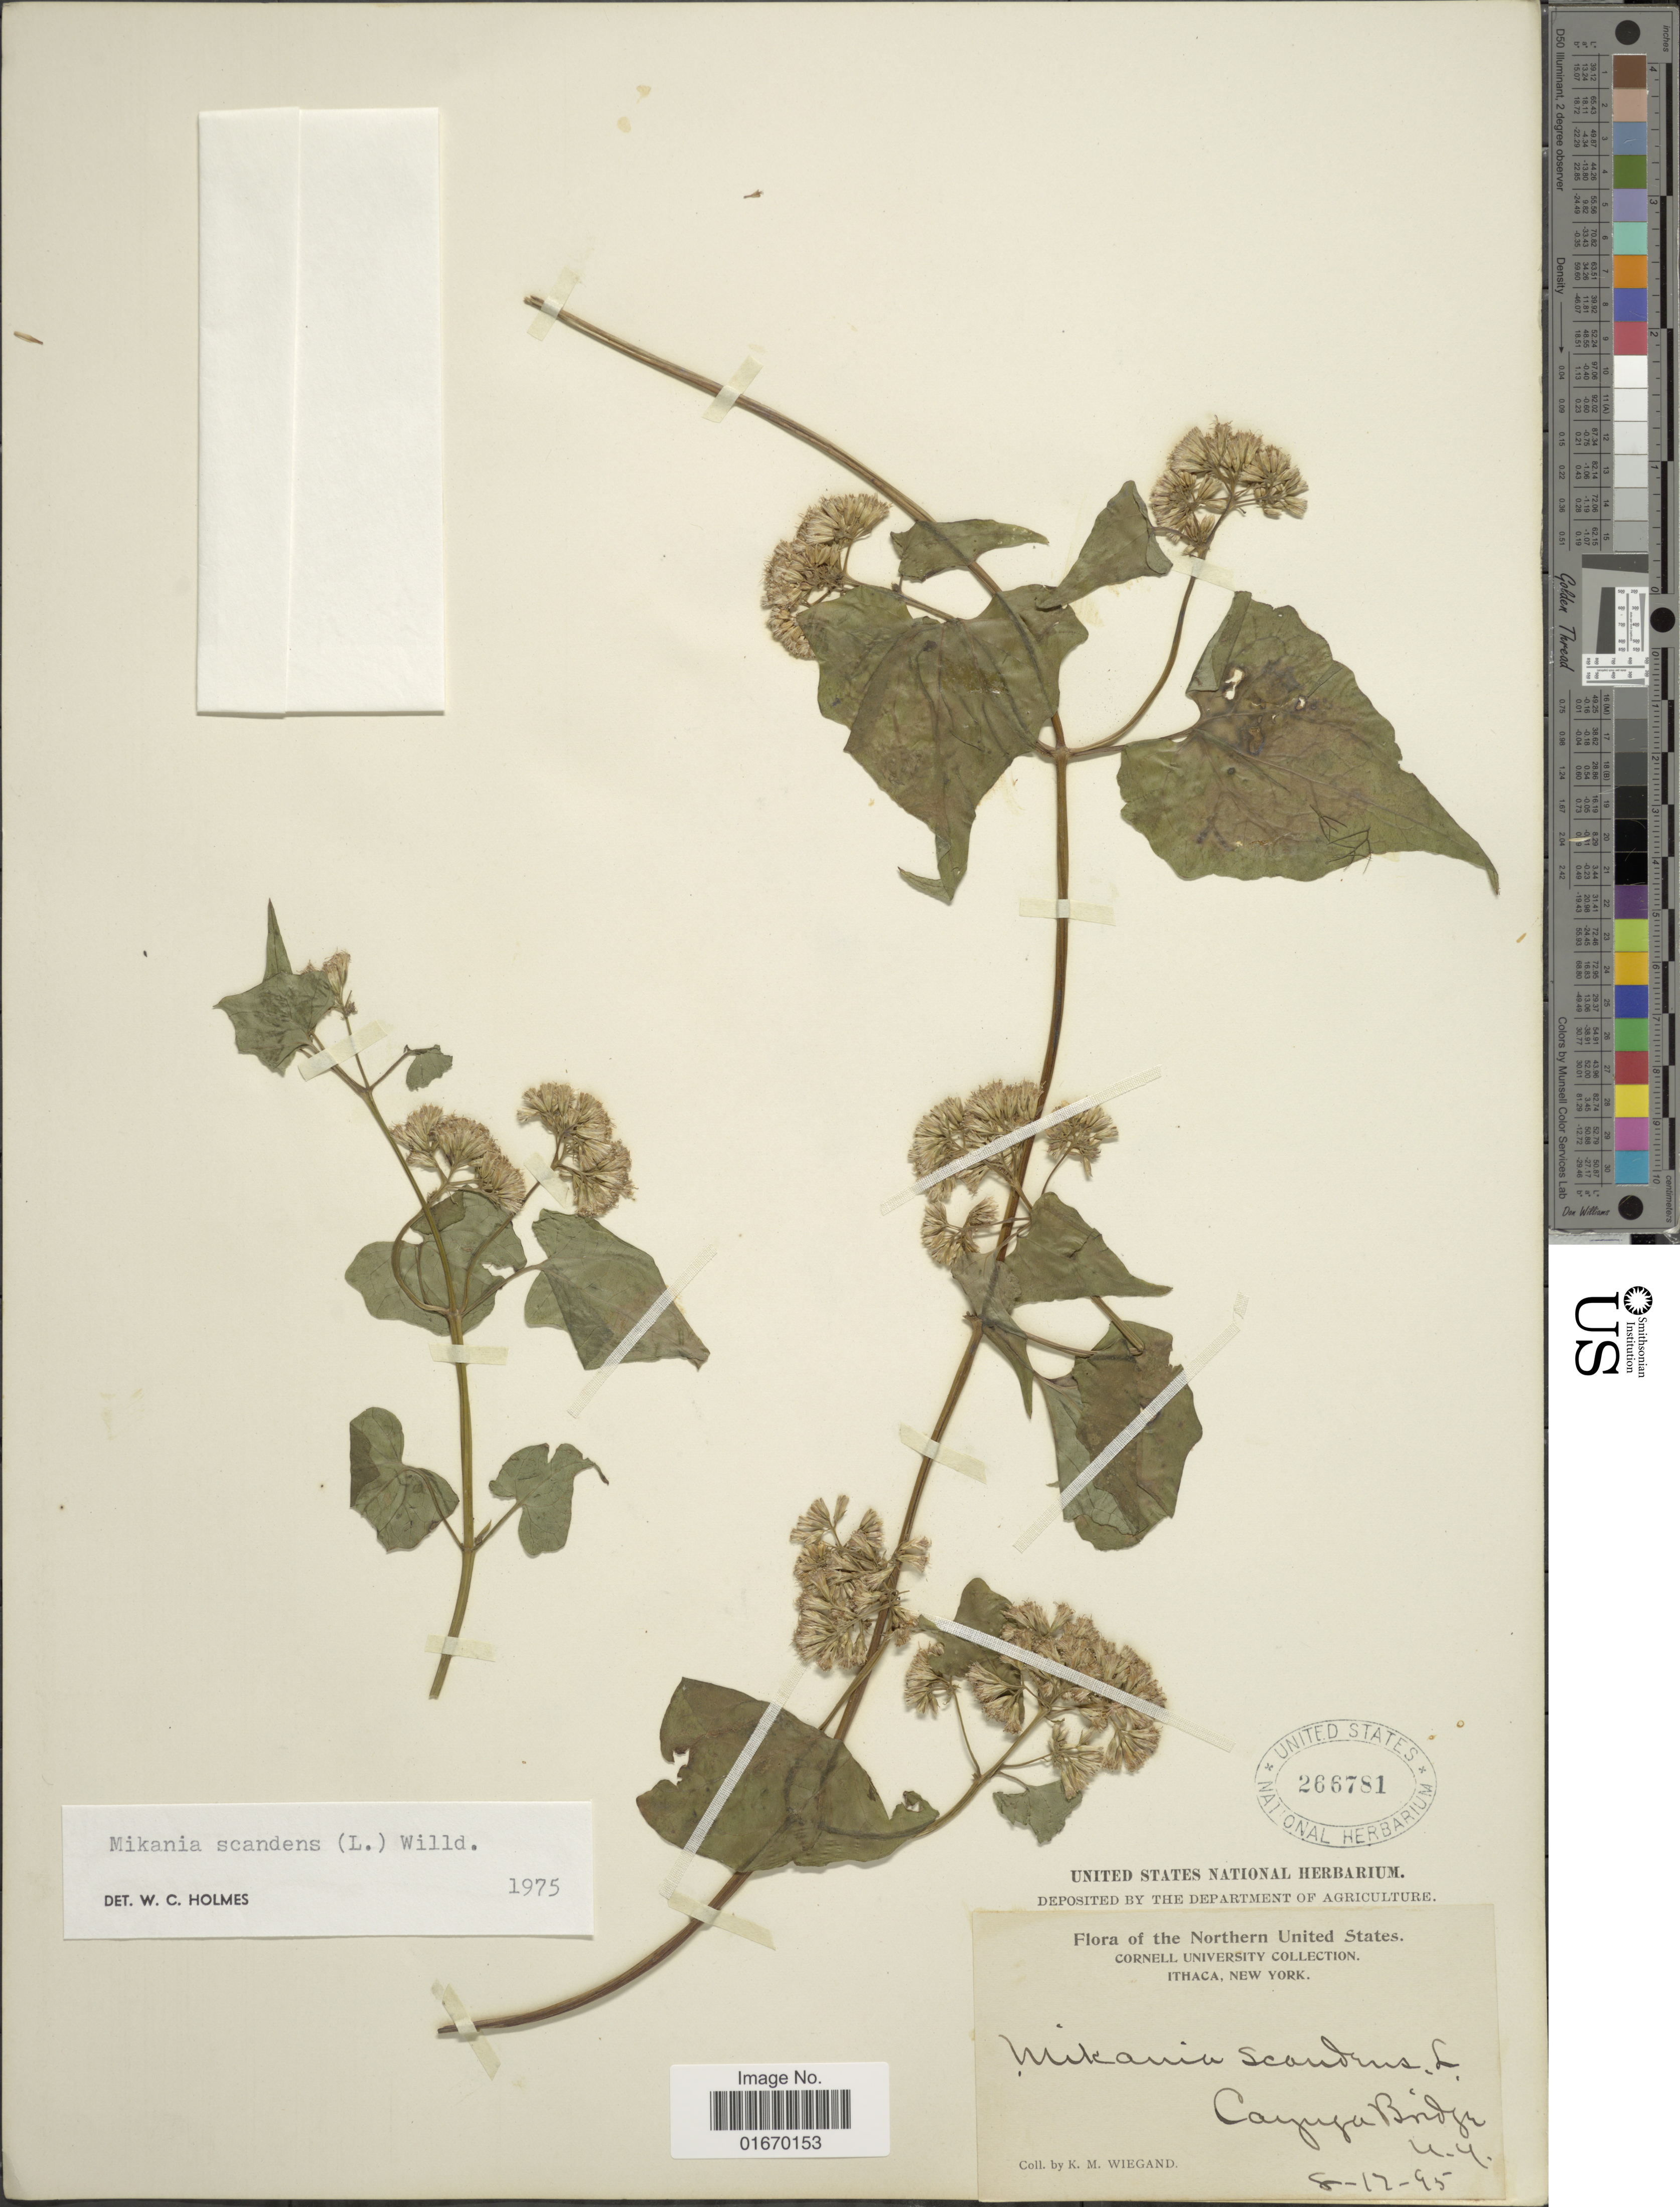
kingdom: Plantae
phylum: Tracheophyta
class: Magnoliopsida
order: Asterales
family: Asteraceae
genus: Mikania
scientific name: Mikania scandens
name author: (L.) Willd.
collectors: K. M. Wiegand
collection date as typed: Transcribed d/m/y: 12/8/95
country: United States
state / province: New York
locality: Northern United States, Cayuga Bridge, N. Y.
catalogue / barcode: US 266781